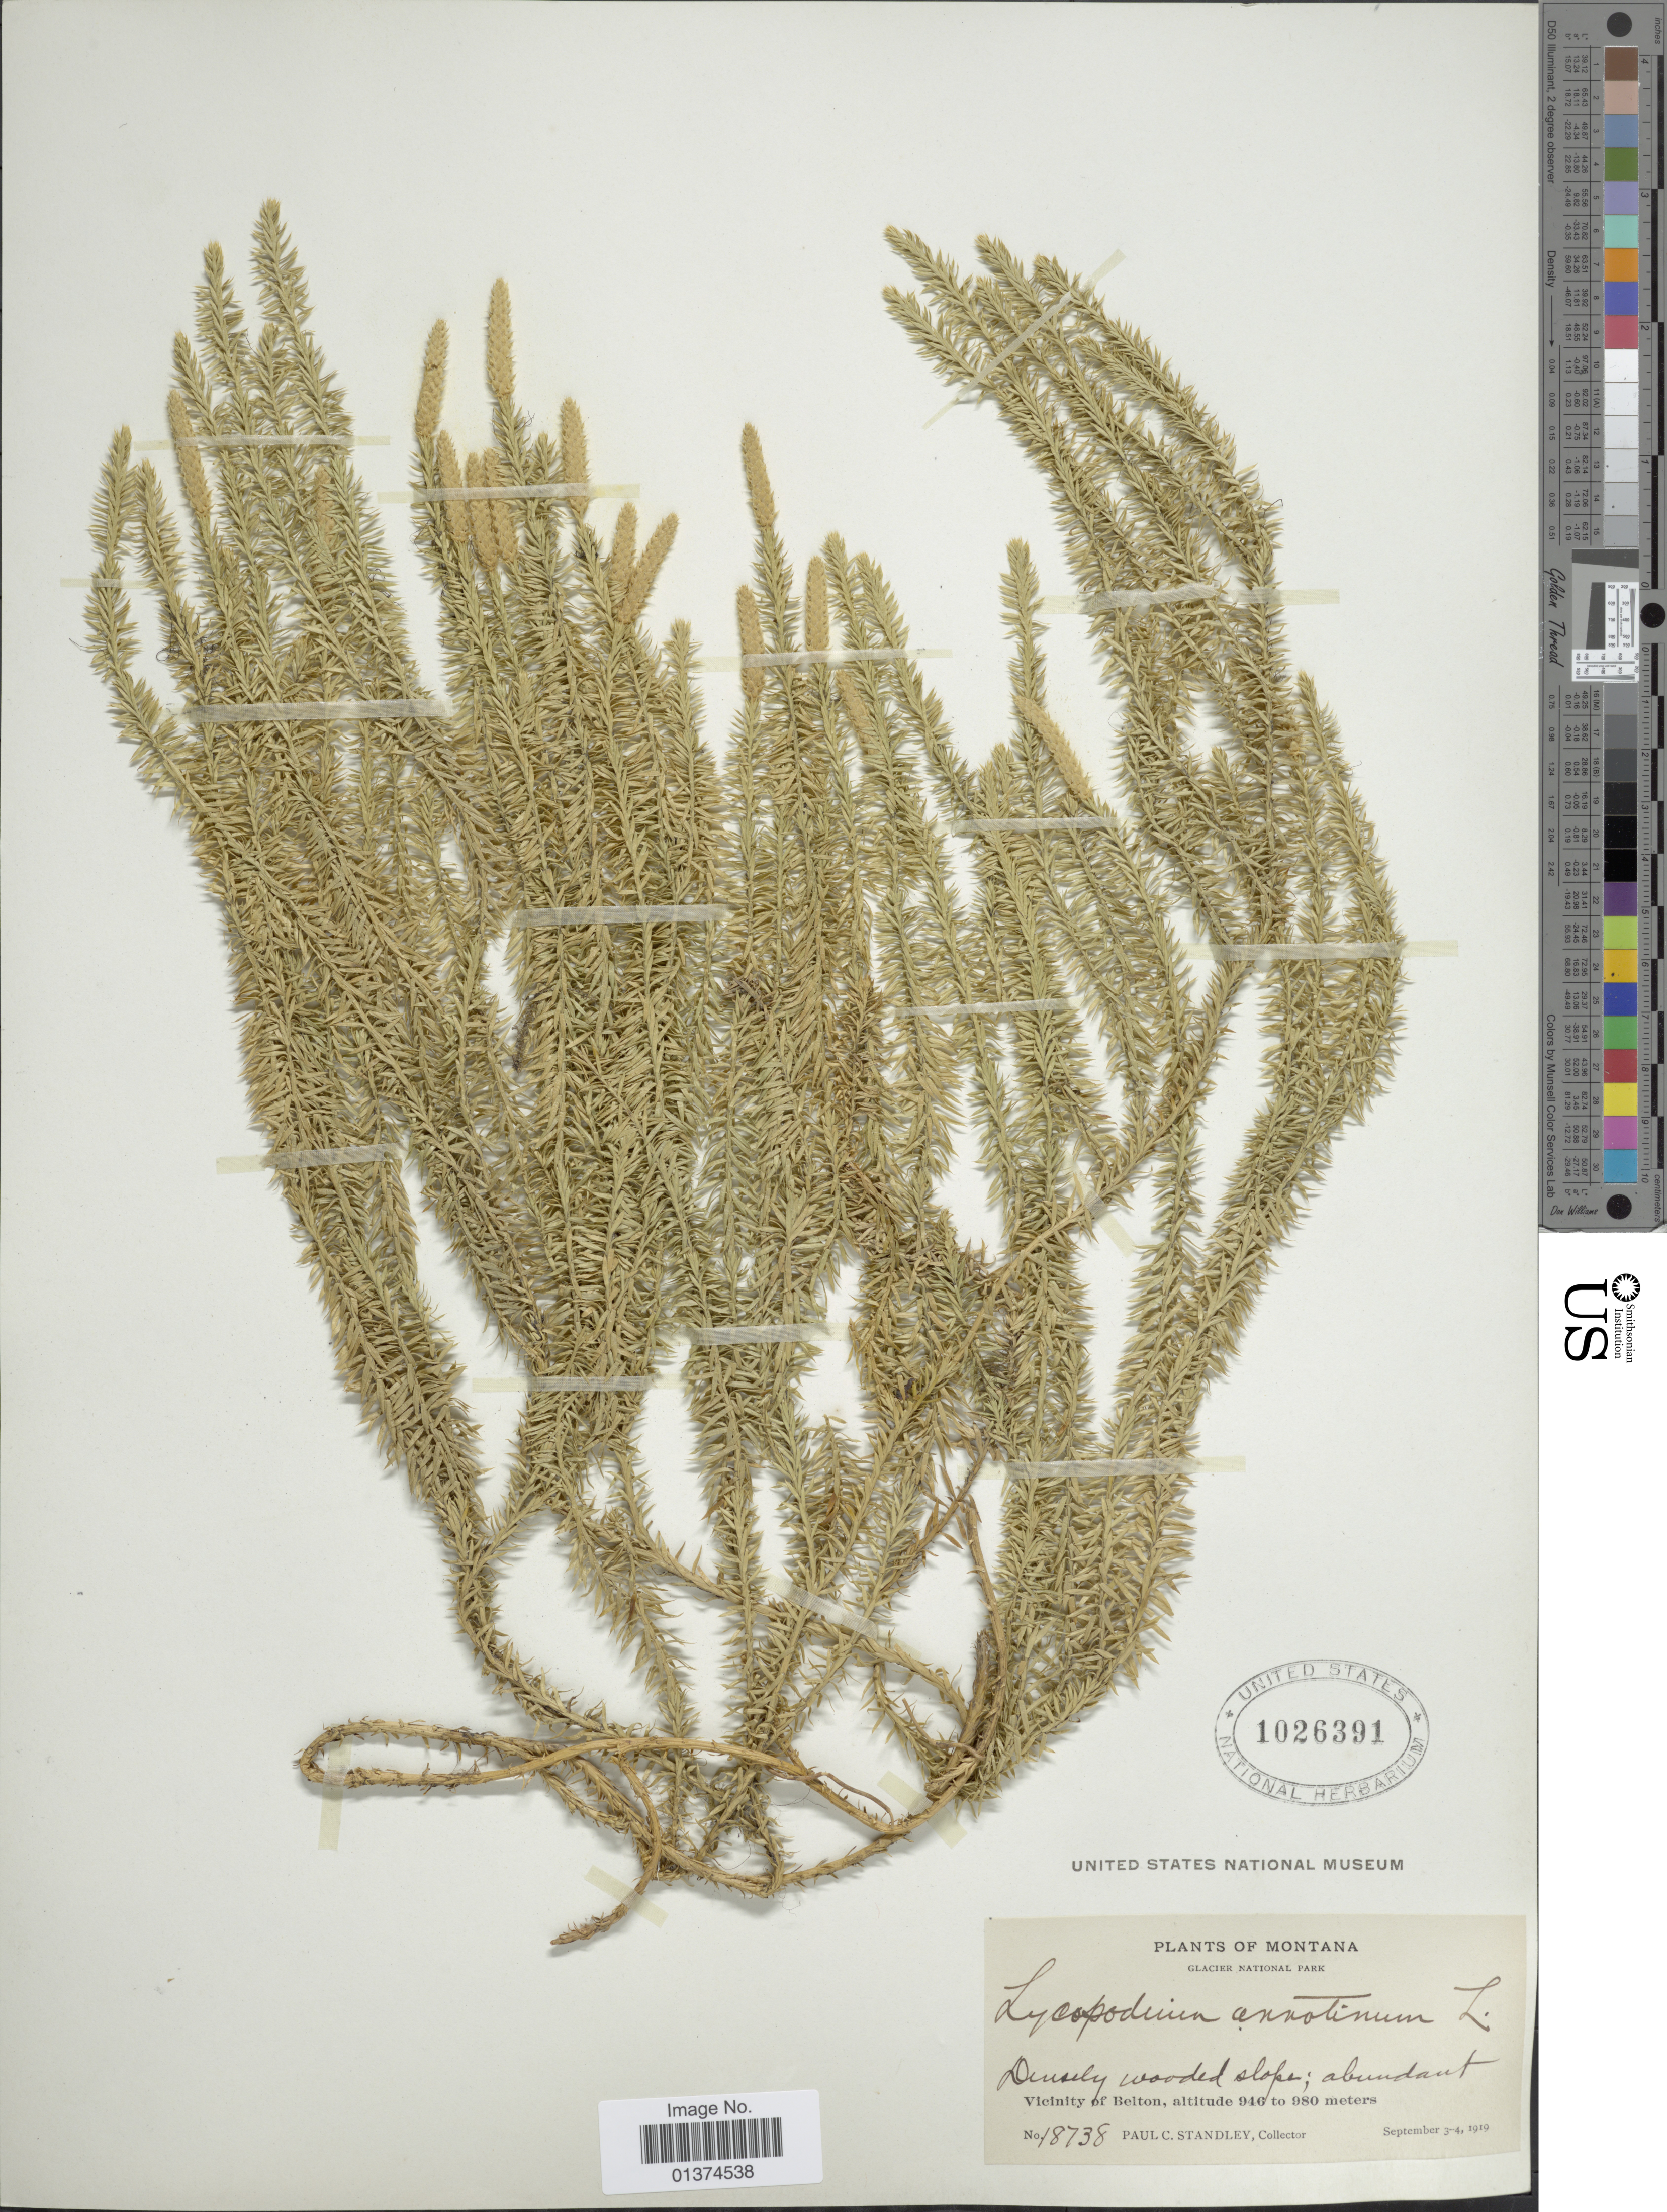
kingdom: Plantae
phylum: Tracheophyta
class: Lycopodiopsida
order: Lycopodiales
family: Lycopodiaceae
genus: Spinulum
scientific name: Spinulum annotinum subsp. annotinum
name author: (L.) A. Haines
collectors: P. C. Standley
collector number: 18738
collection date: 1919-04-03/1919-09-04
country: United States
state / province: Montana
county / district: Flathead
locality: Glacier National Park, Vicinity of Belton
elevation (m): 946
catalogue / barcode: US 1026391